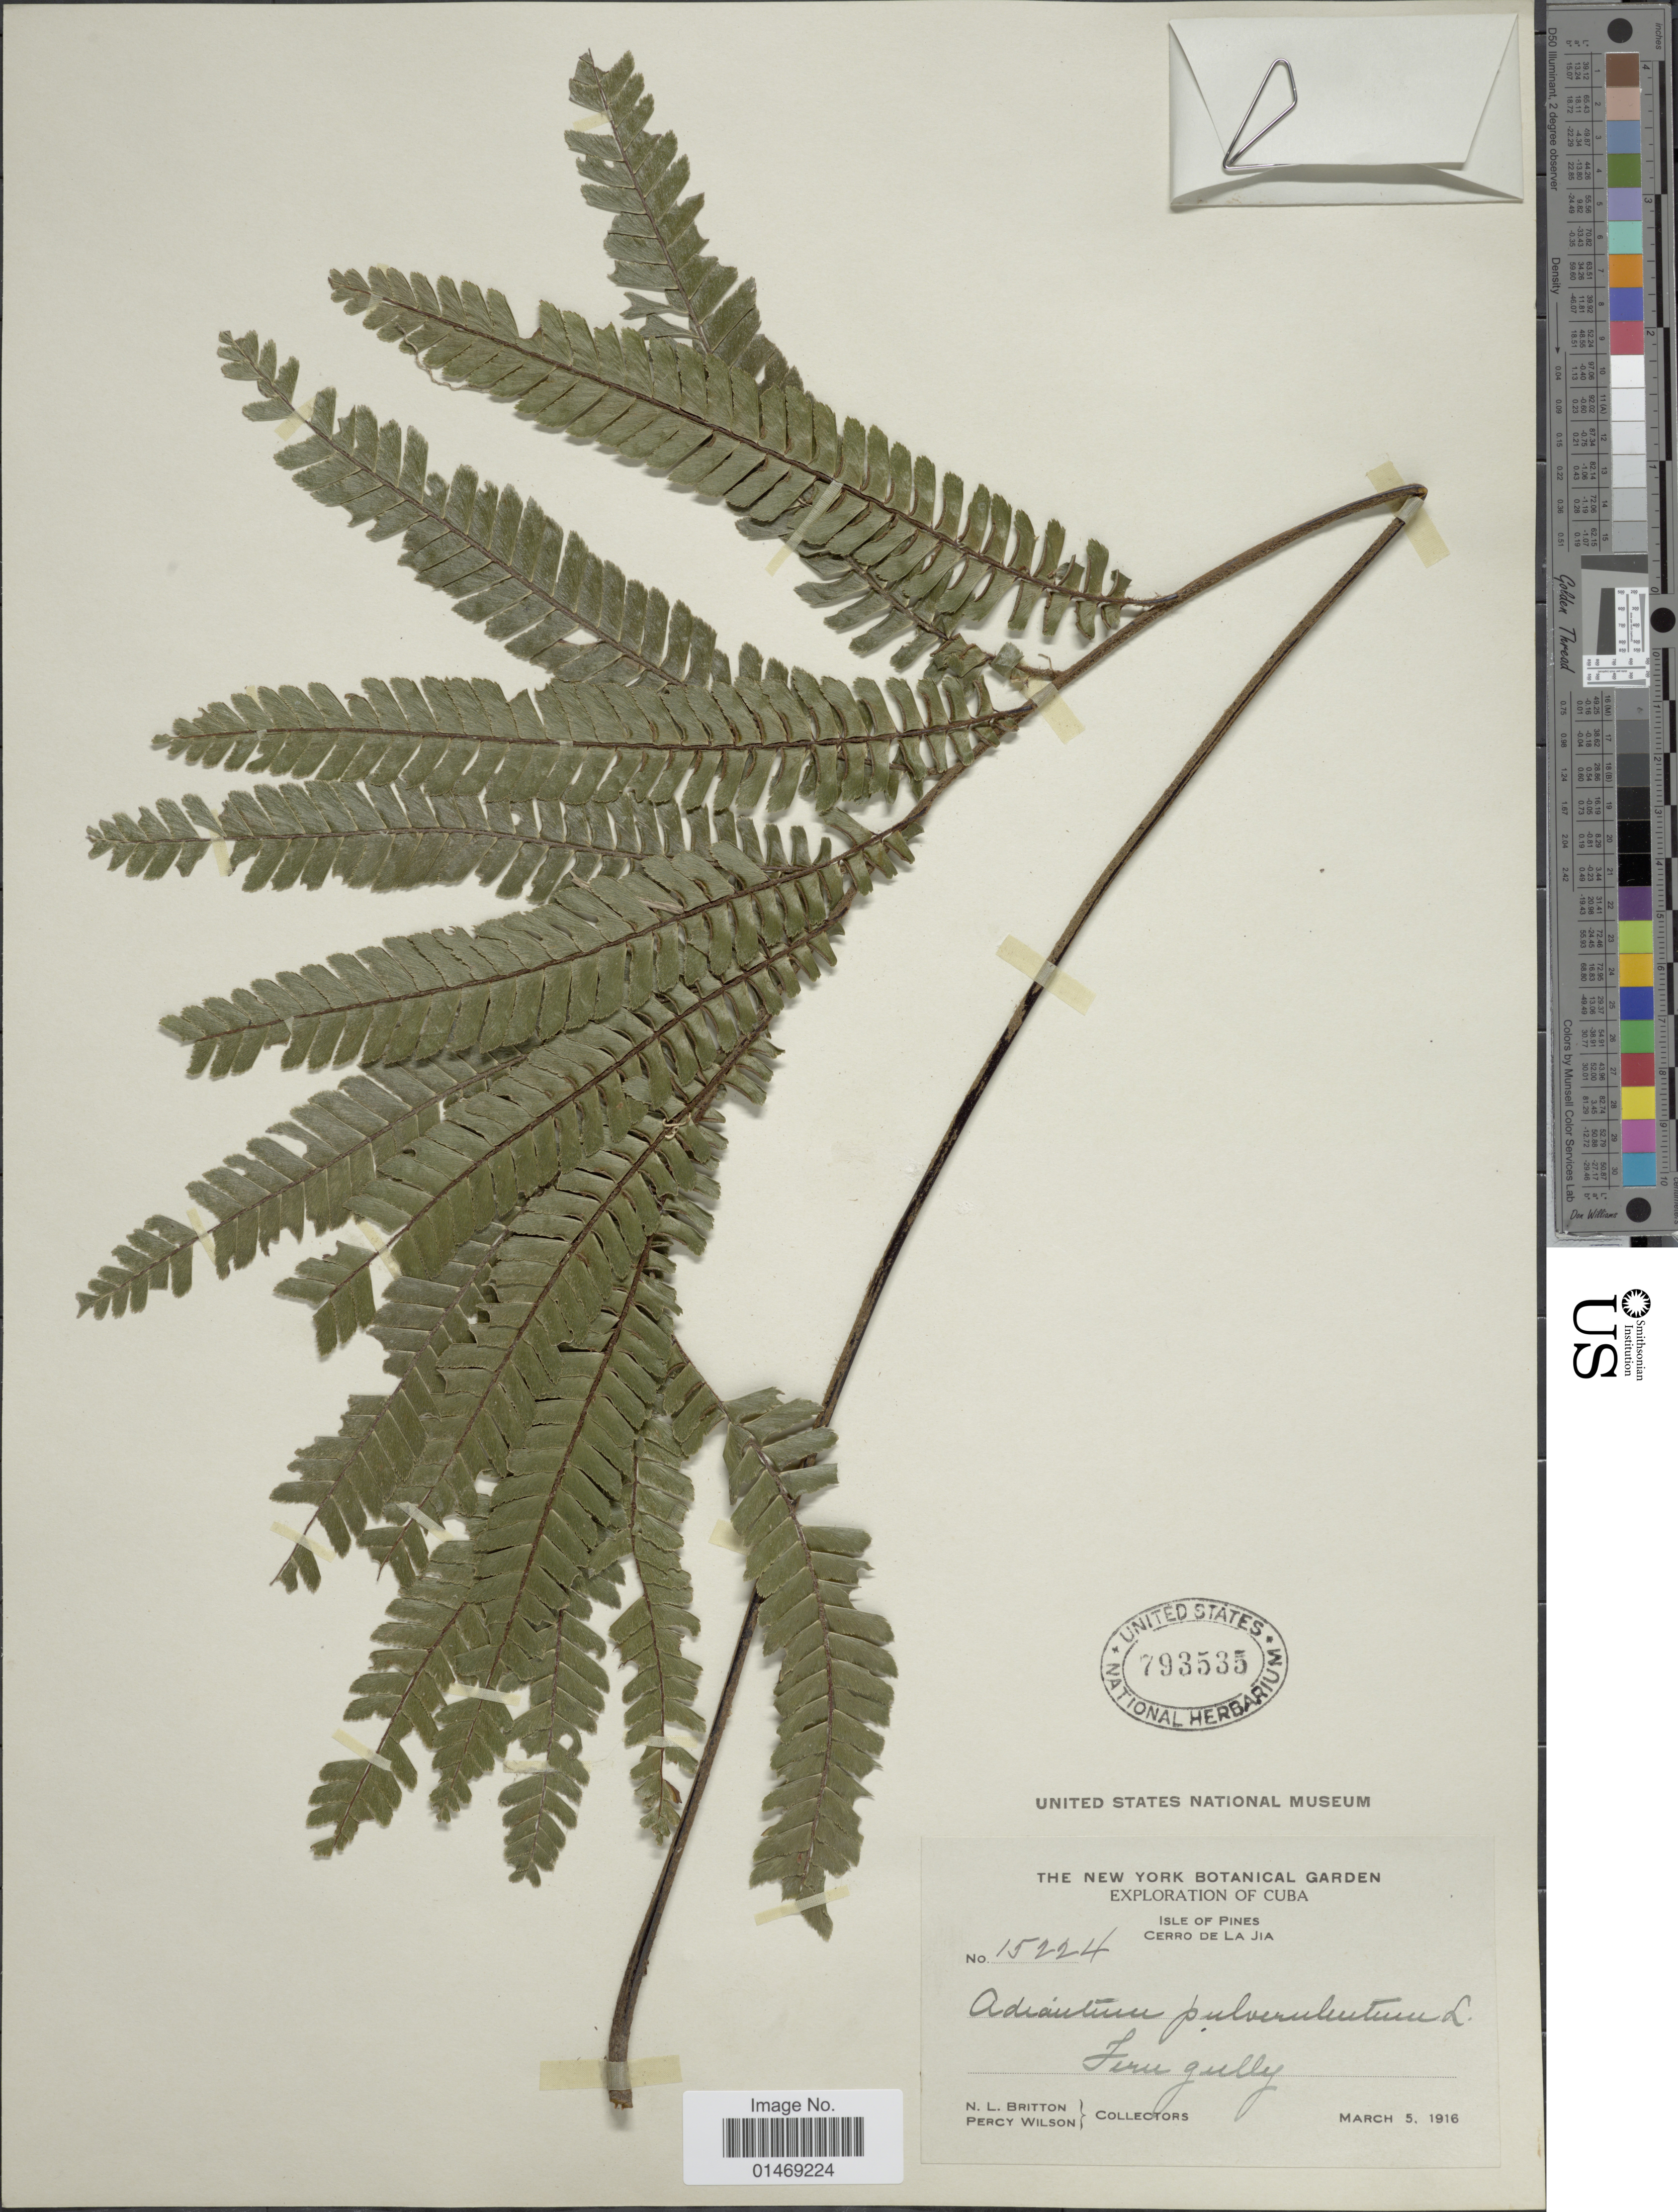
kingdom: Plantae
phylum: Tracheophyta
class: Polypodiopsida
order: Polypodiales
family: Pteridaceae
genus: Adiantum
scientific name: Adiantum pulverulentum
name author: L.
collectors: N. Britton & P. Wilson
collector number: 15224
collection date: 1916-03-05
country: Cuba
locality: Isle of Pines, Cerro de La Jia, Fern gully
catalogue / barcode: US 793535